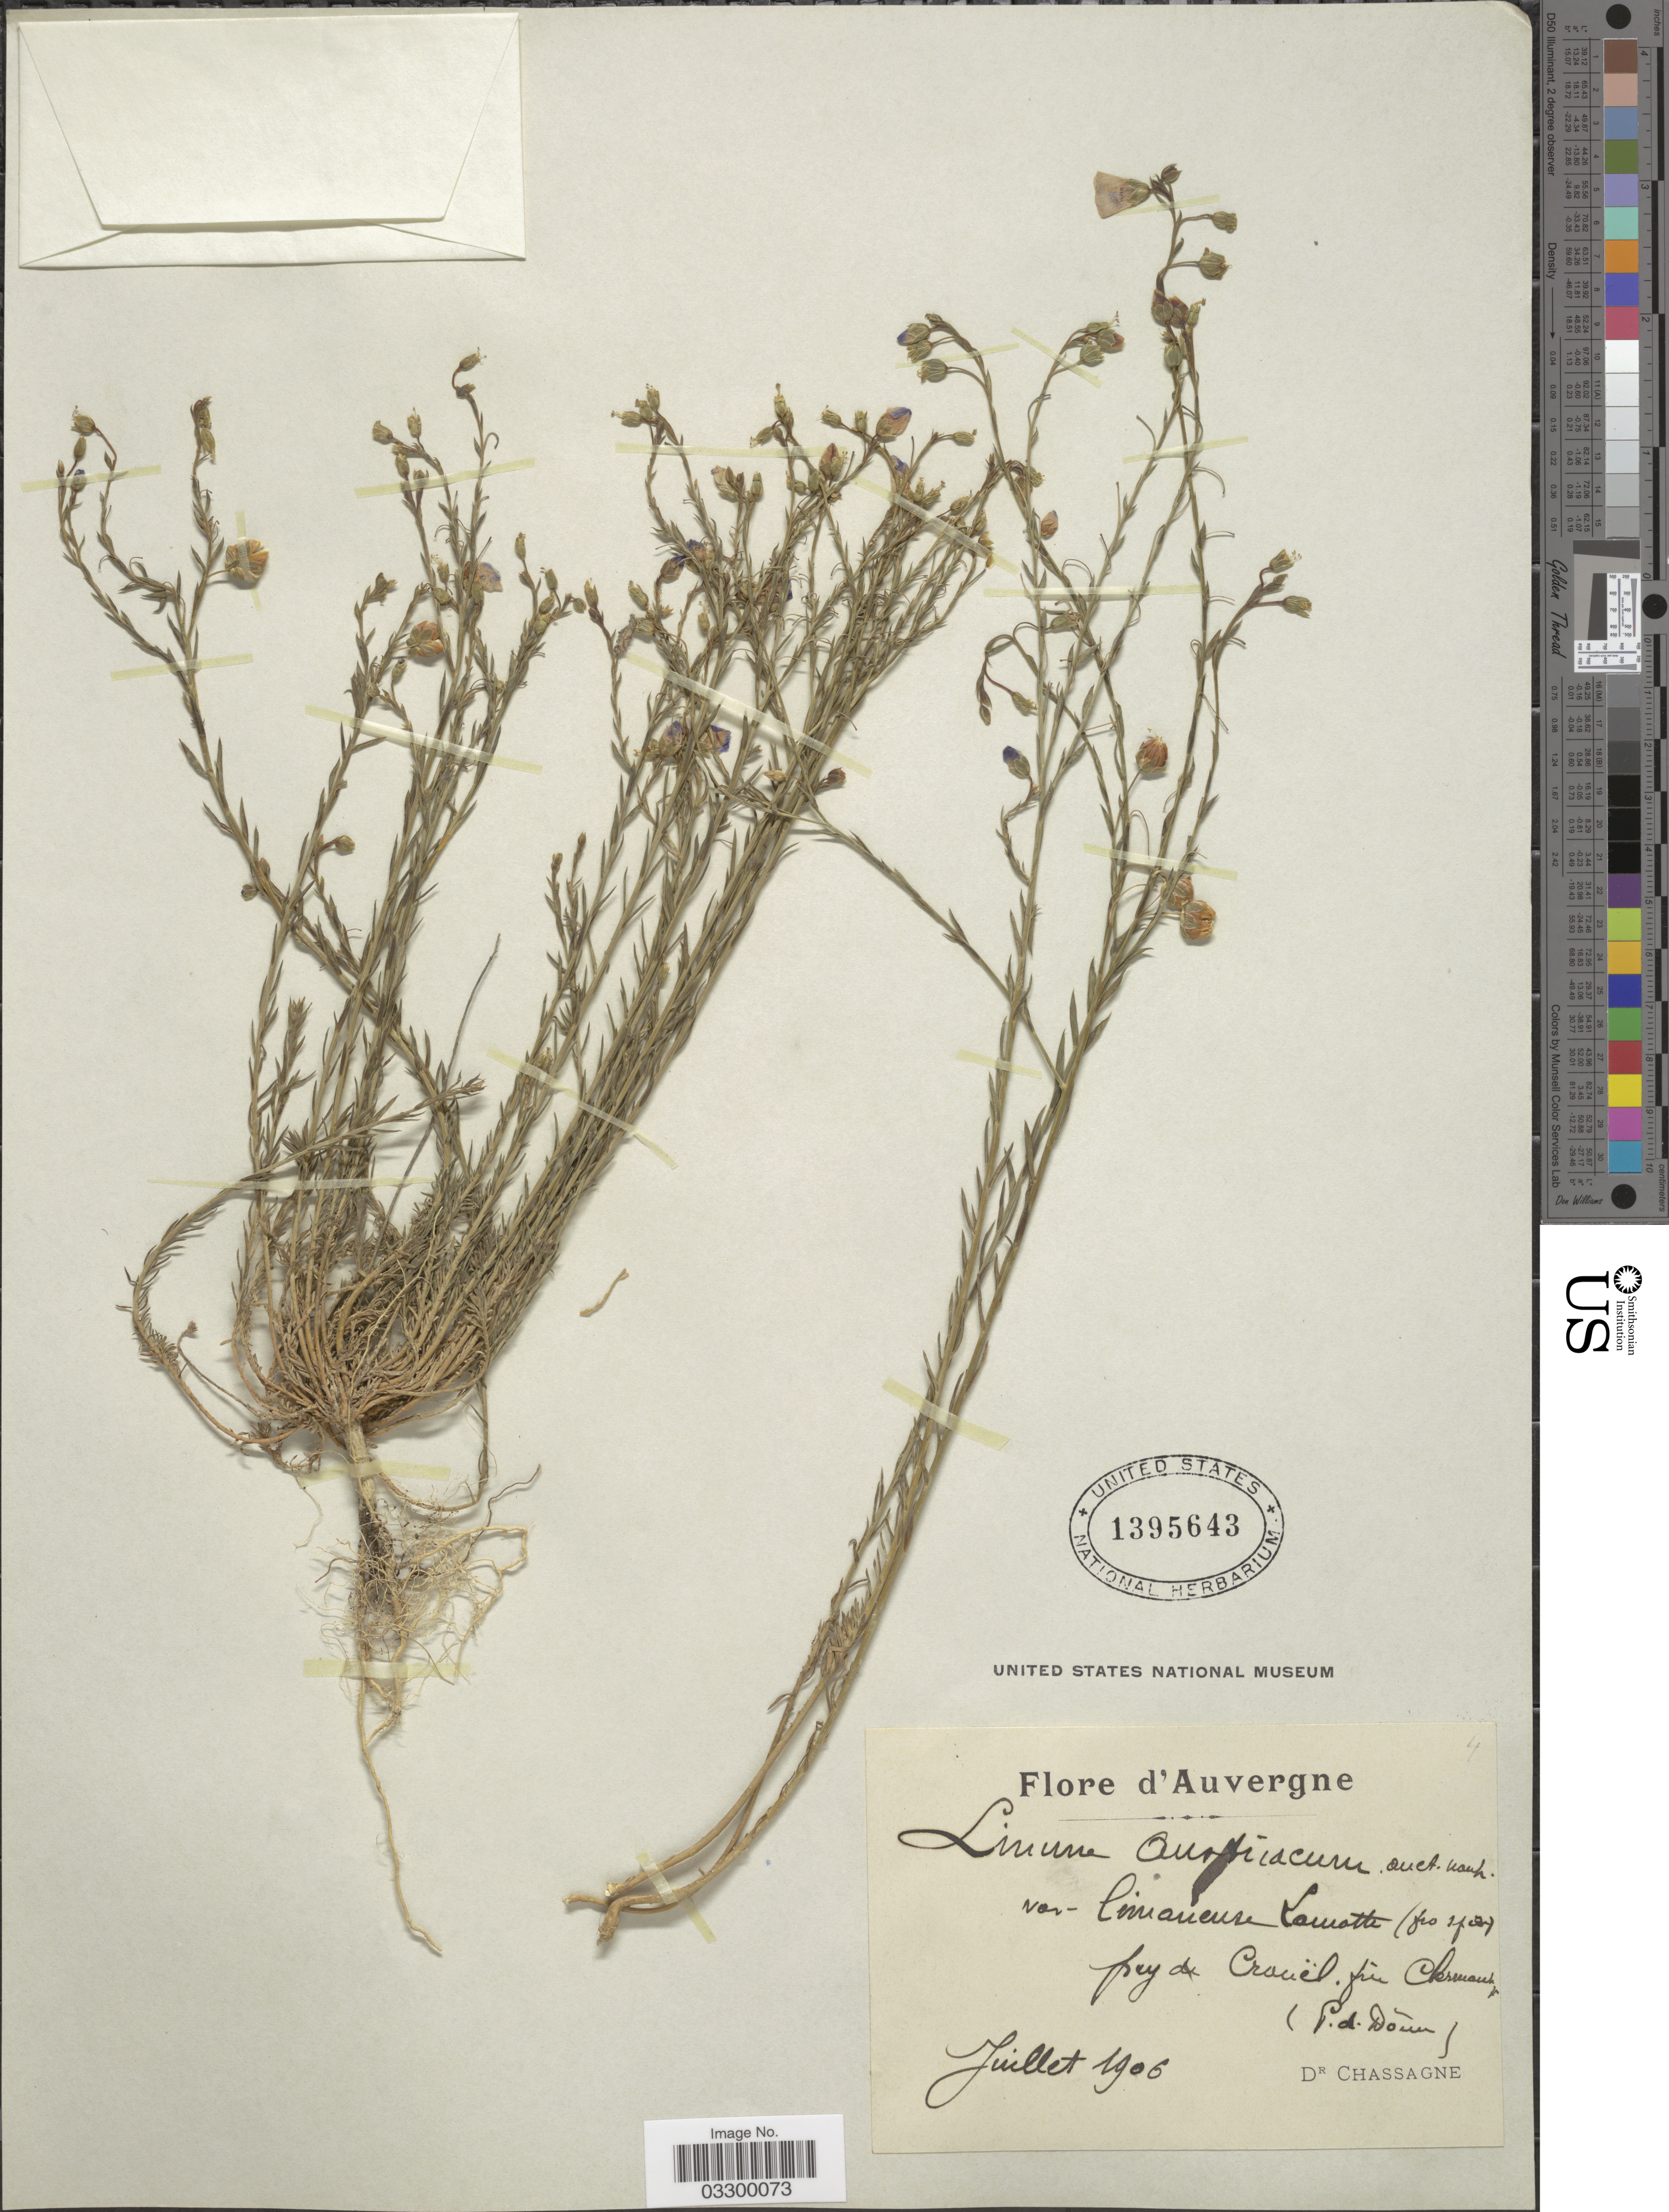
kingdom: Plantae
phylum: Tracheophyta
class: Magnoliopsida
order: Malpighiales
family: Linaceae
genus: Linum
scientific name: Linum austriacum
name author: L.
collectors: Chassagne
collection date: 1906-07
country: France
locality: D'Auvergne. Puy de Cranël fiu Chermant. [interpreted]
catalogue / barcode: US 1395643